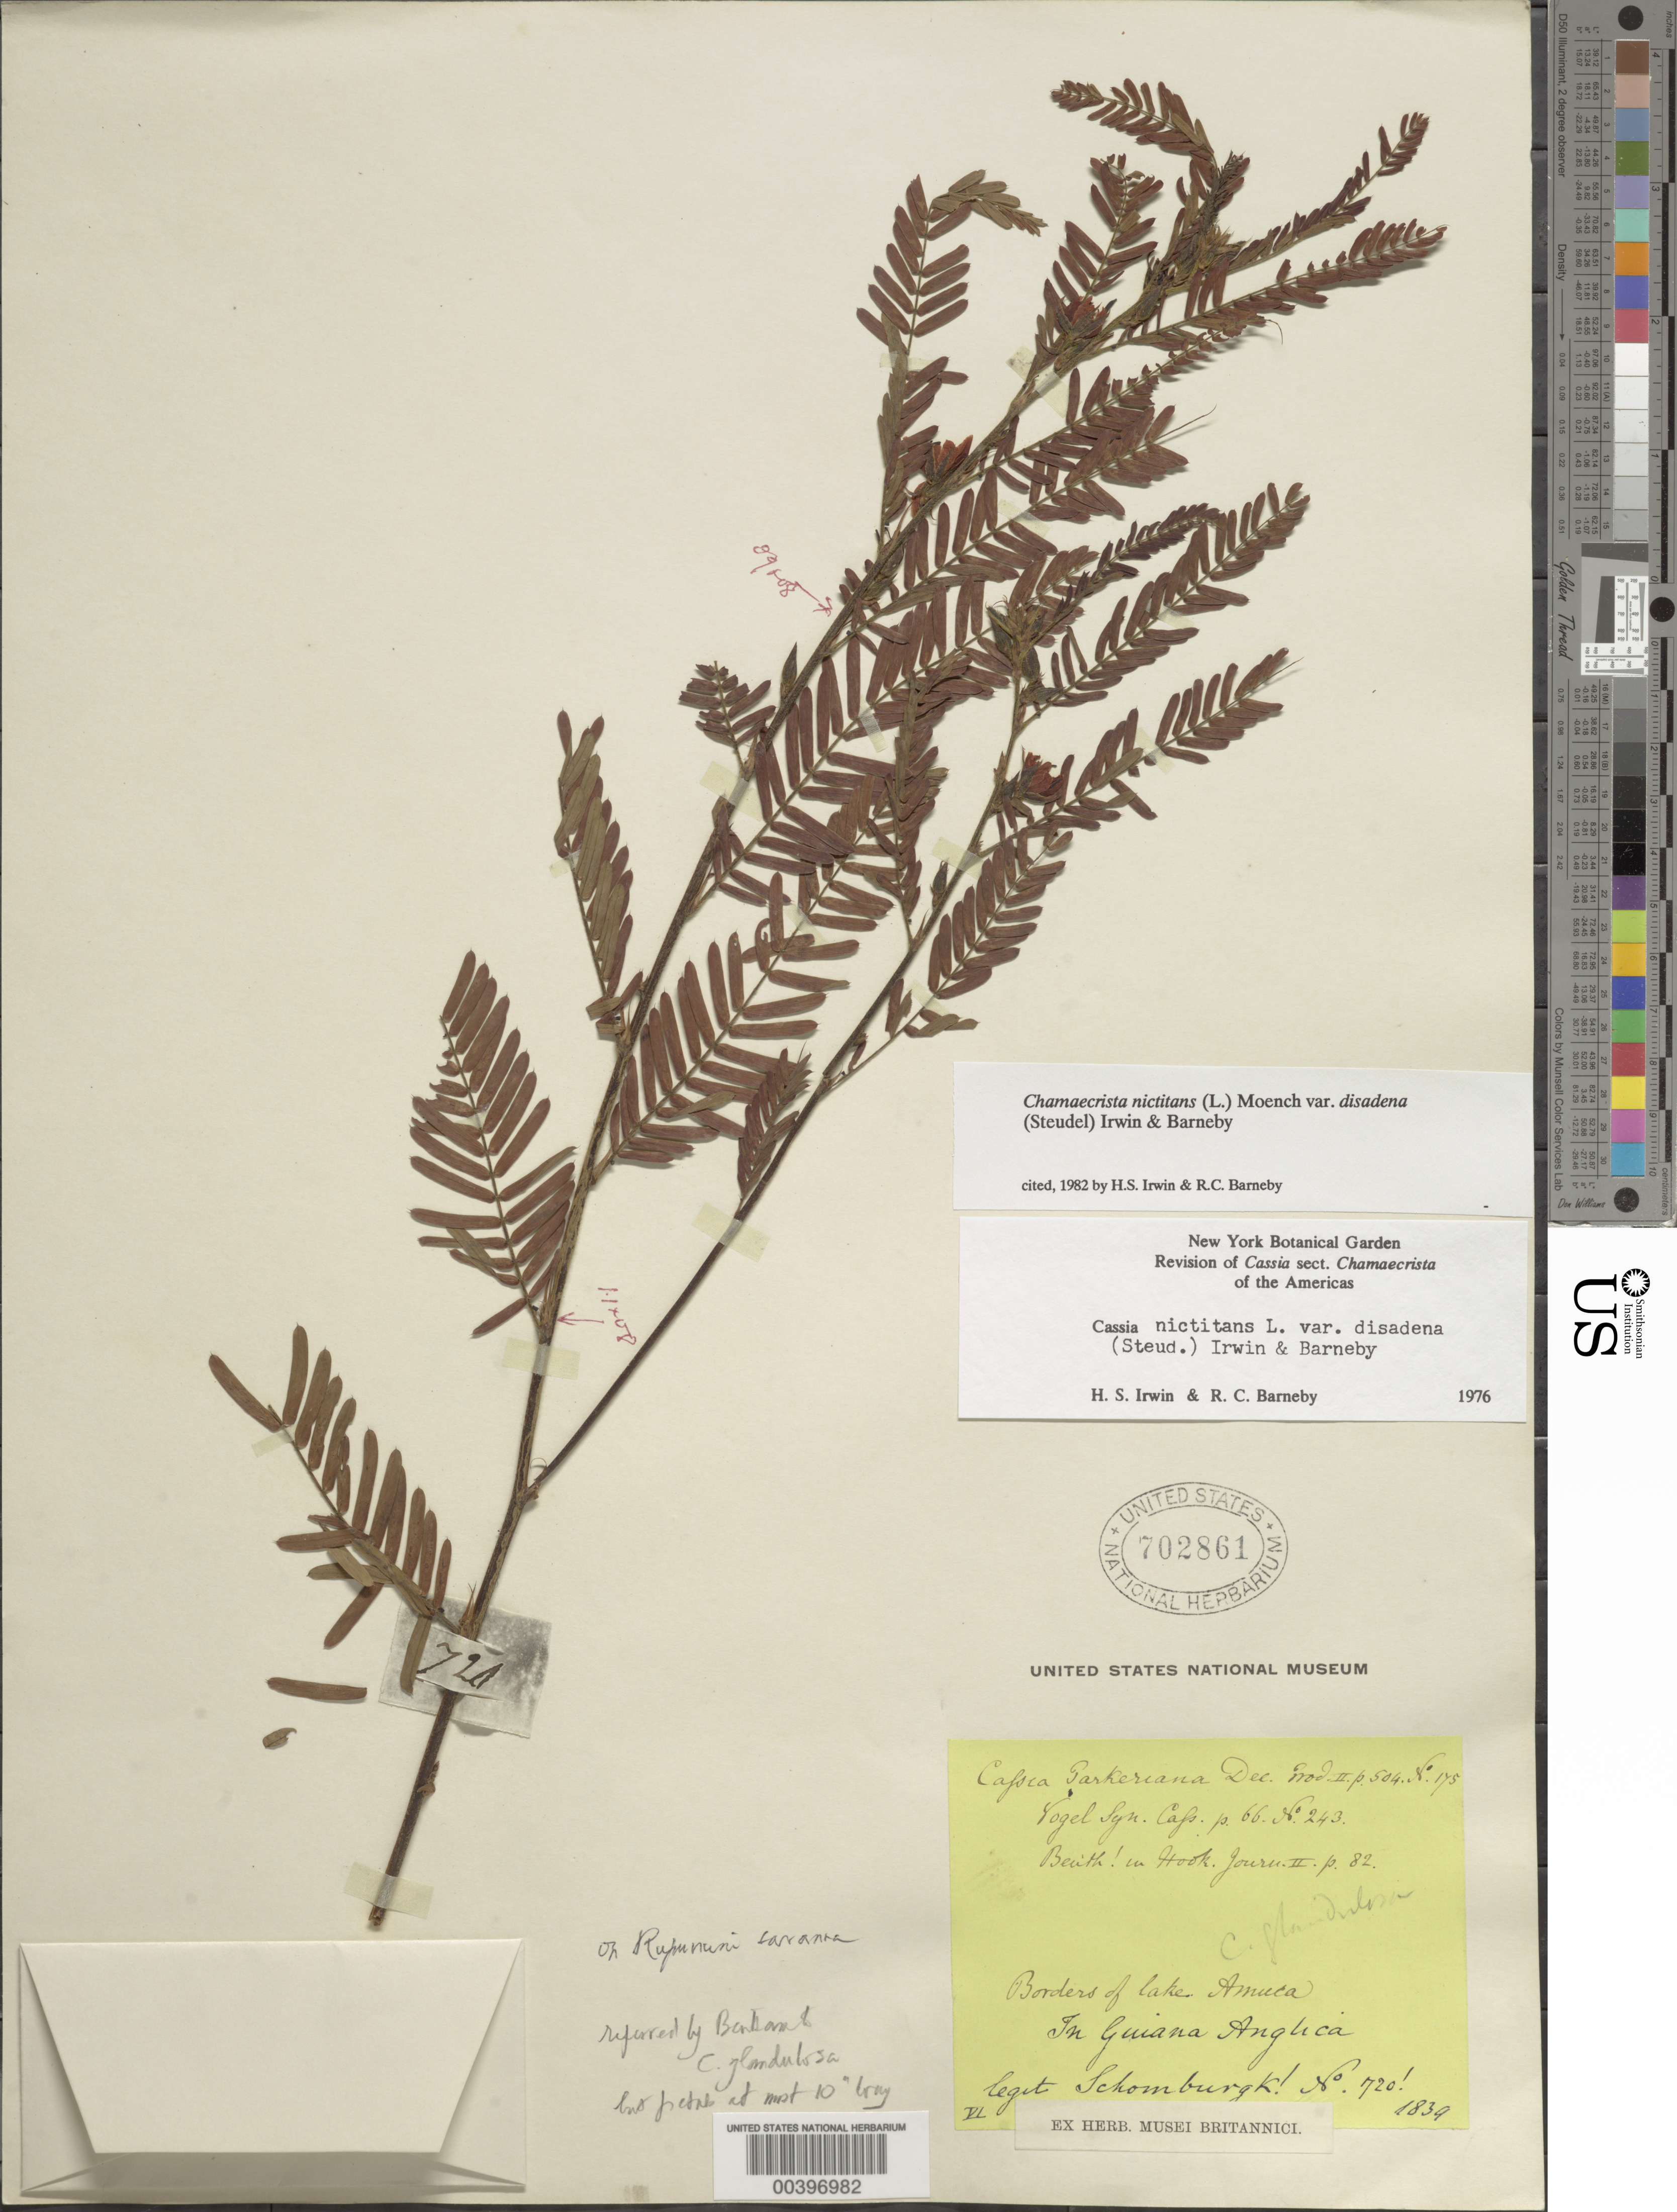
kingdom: Plantae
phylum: Tracheophyta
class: Magnoliopsida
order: Fabales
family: Fabaceae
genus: Chamaecrista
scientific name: Chamaecrista nictitans var. disadena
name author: (Steud.) H.S. Irwin & Barneby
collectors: M. R. Schomburgk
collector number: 720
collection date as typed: Jun 1839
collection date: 1839-06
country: Guyana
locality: Borders of lake amuca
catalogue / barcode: US 702861